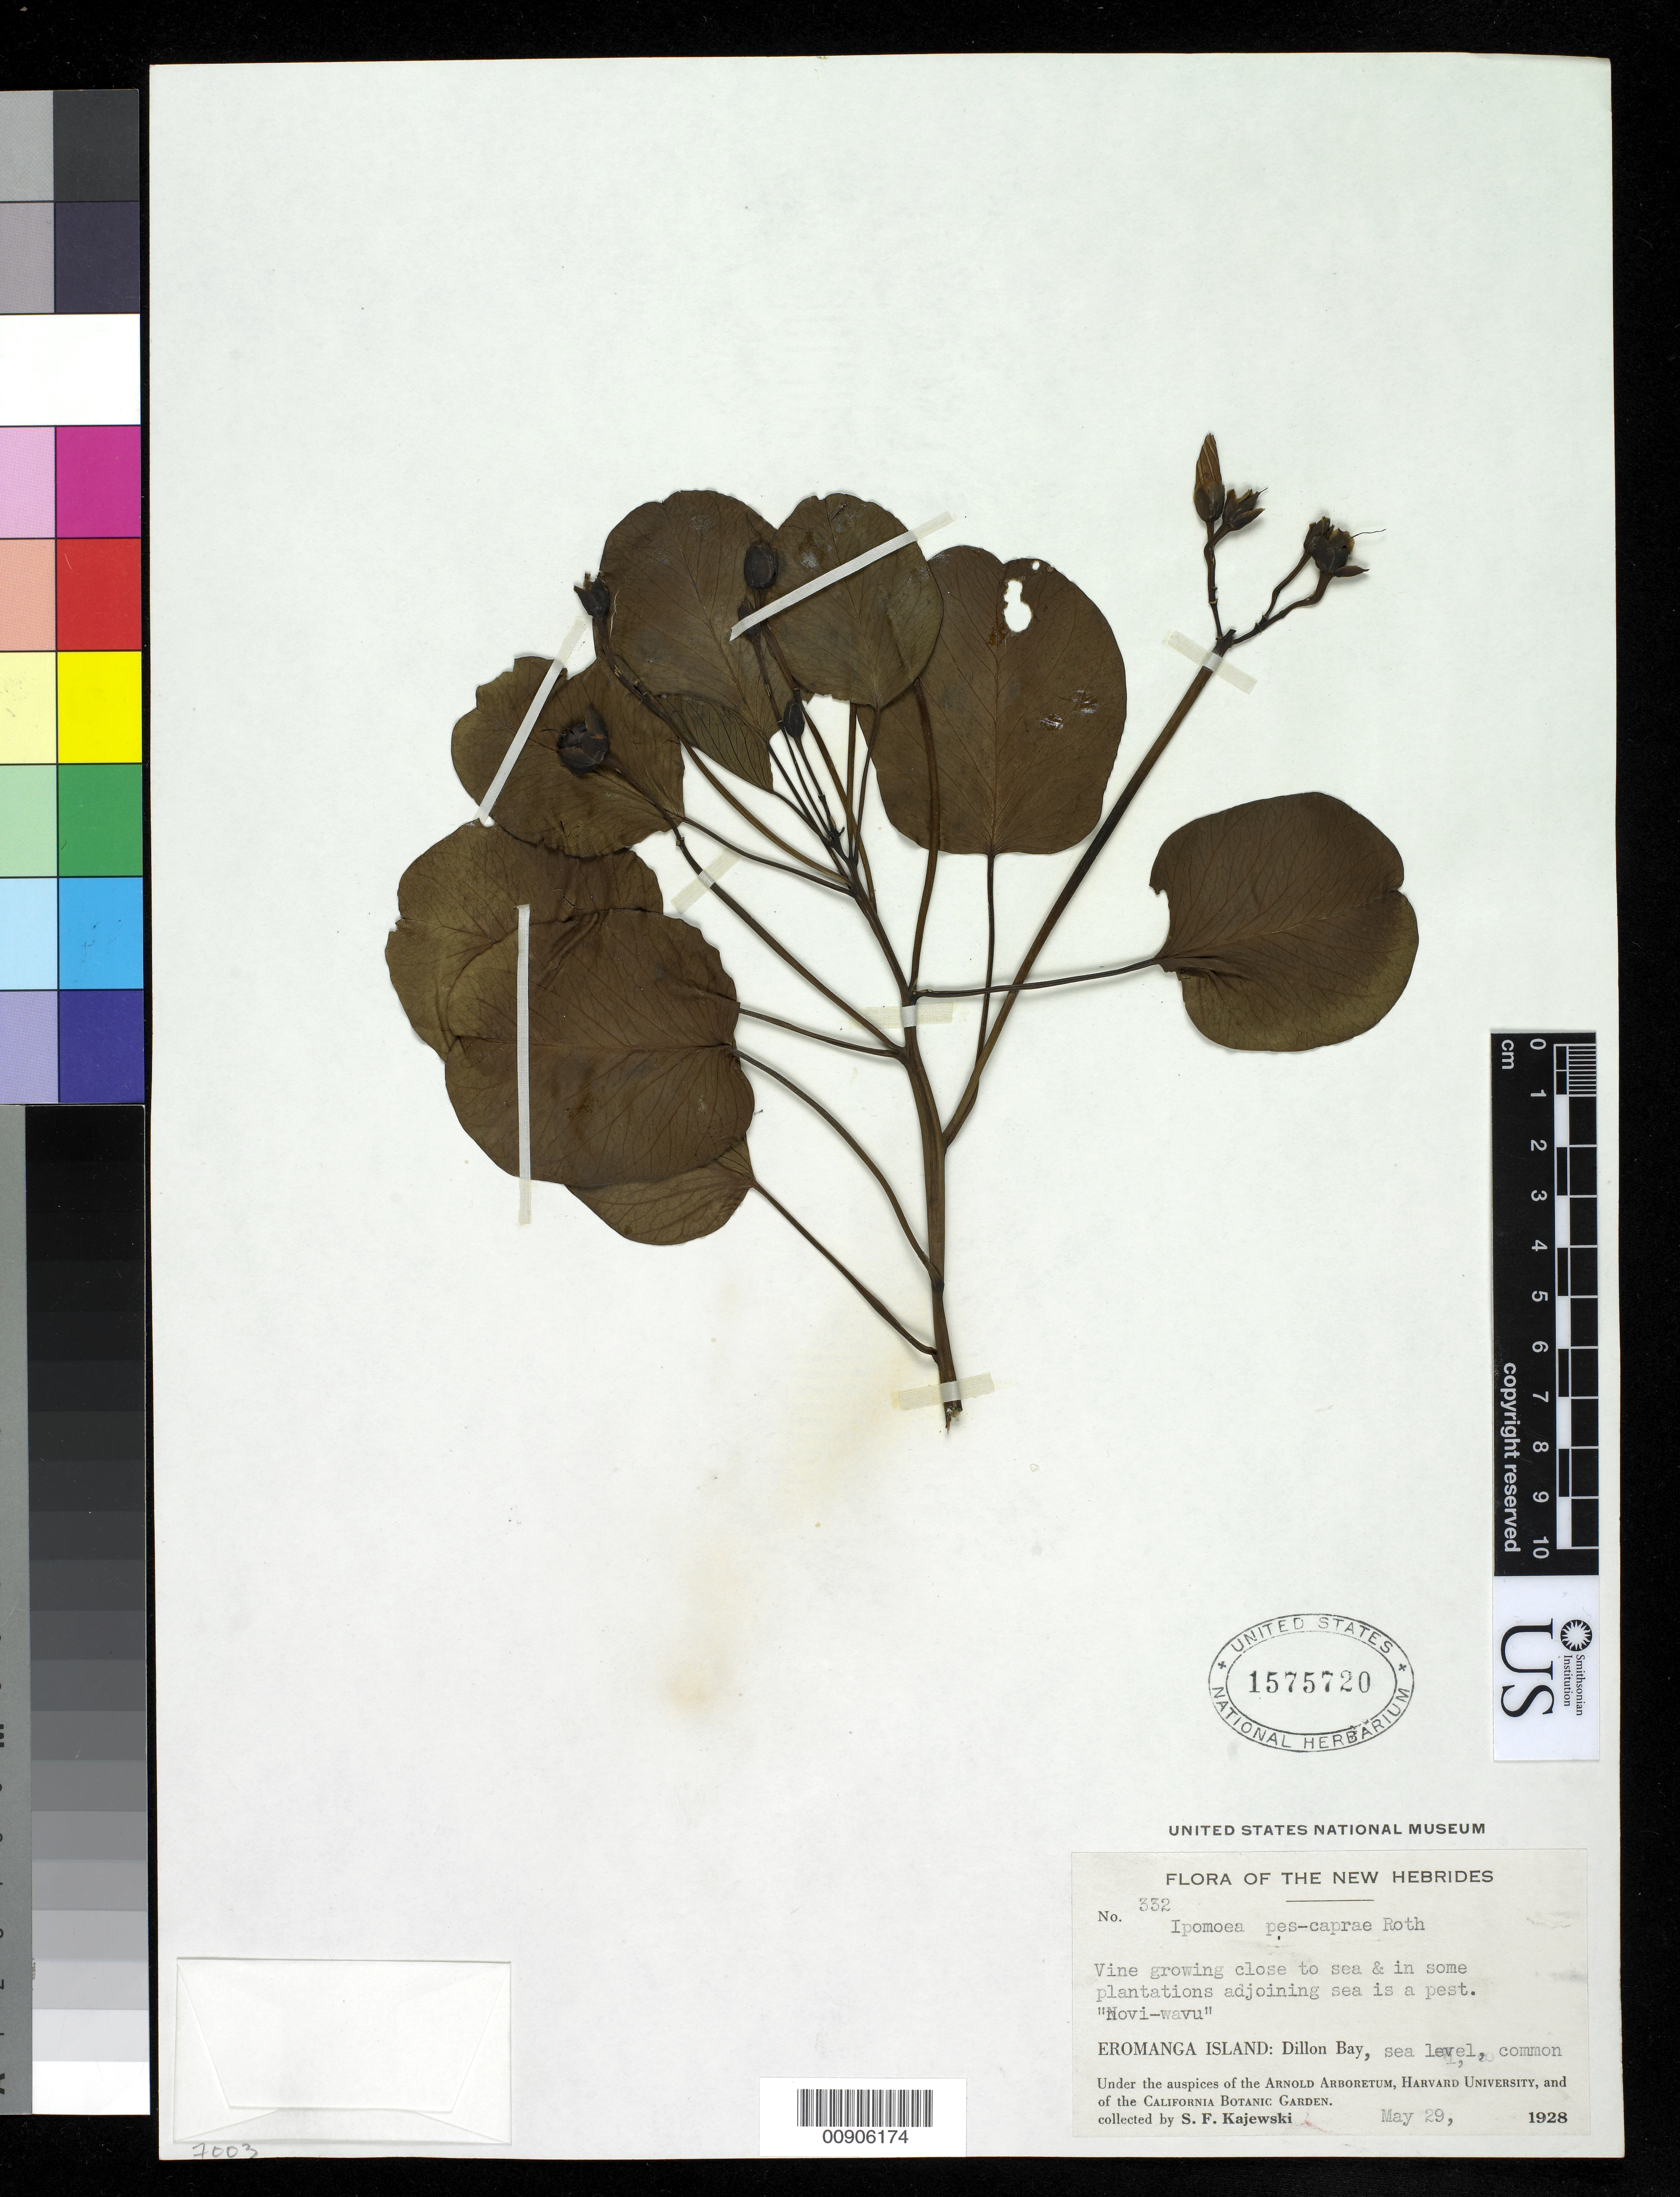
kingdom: Plantae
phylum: Tracheophyta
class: Magnoliopsida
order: Solanales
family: Convolvulaceae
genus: Ipomoea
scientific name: Ipomoea pes-caprae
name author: (L.) R. Br.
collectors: S. Kajewski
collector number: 332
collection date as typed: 29 May 1928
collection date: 1928-05-29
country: Vanuatu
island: Erromango [Eromanga]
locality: Dillon Bay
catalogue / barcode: US 1575720